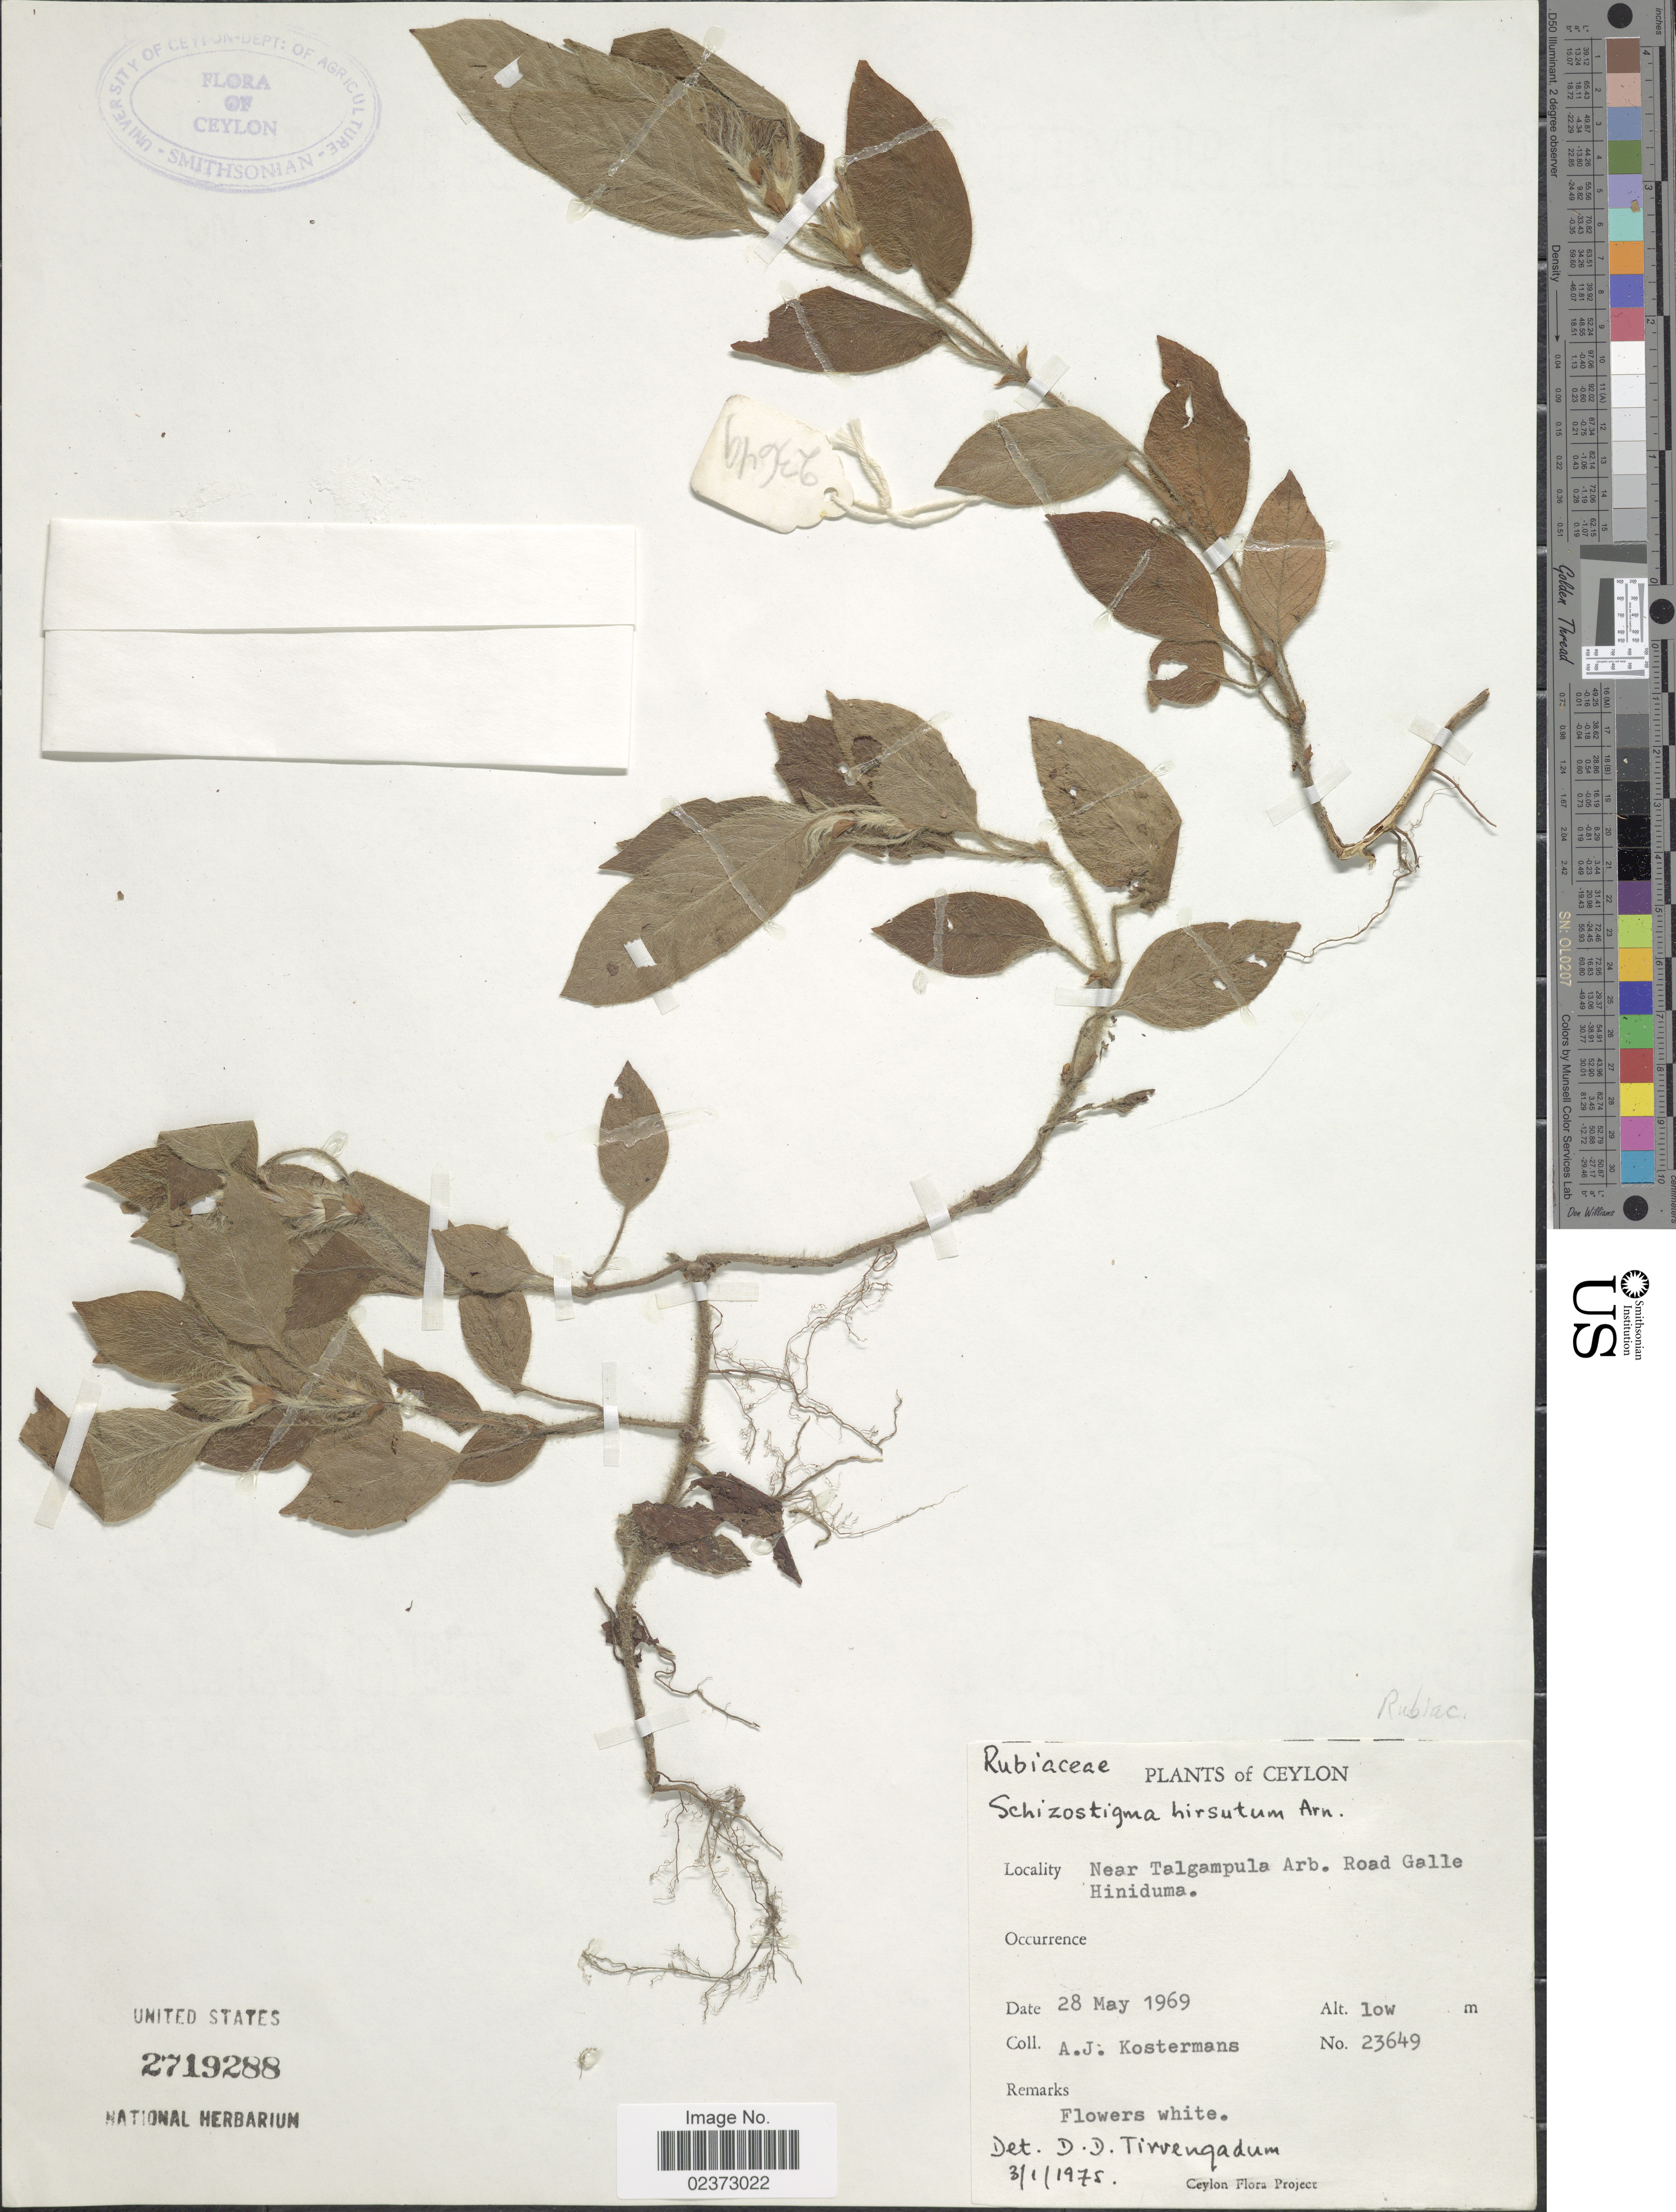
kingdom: Plantae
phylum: Tracheophyta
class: Magnoliopsida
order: Gentianales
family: Rubiaceae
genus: Schizostigma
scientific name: Schizostigma hirsutum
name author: Arn. ex Meisn.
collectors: A. Kostermanns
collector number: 23649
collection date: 1969-05-28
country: Sri Lanka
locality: Near Talgampula Srb., Road Galle Hiniduma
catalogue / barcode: US 2719288